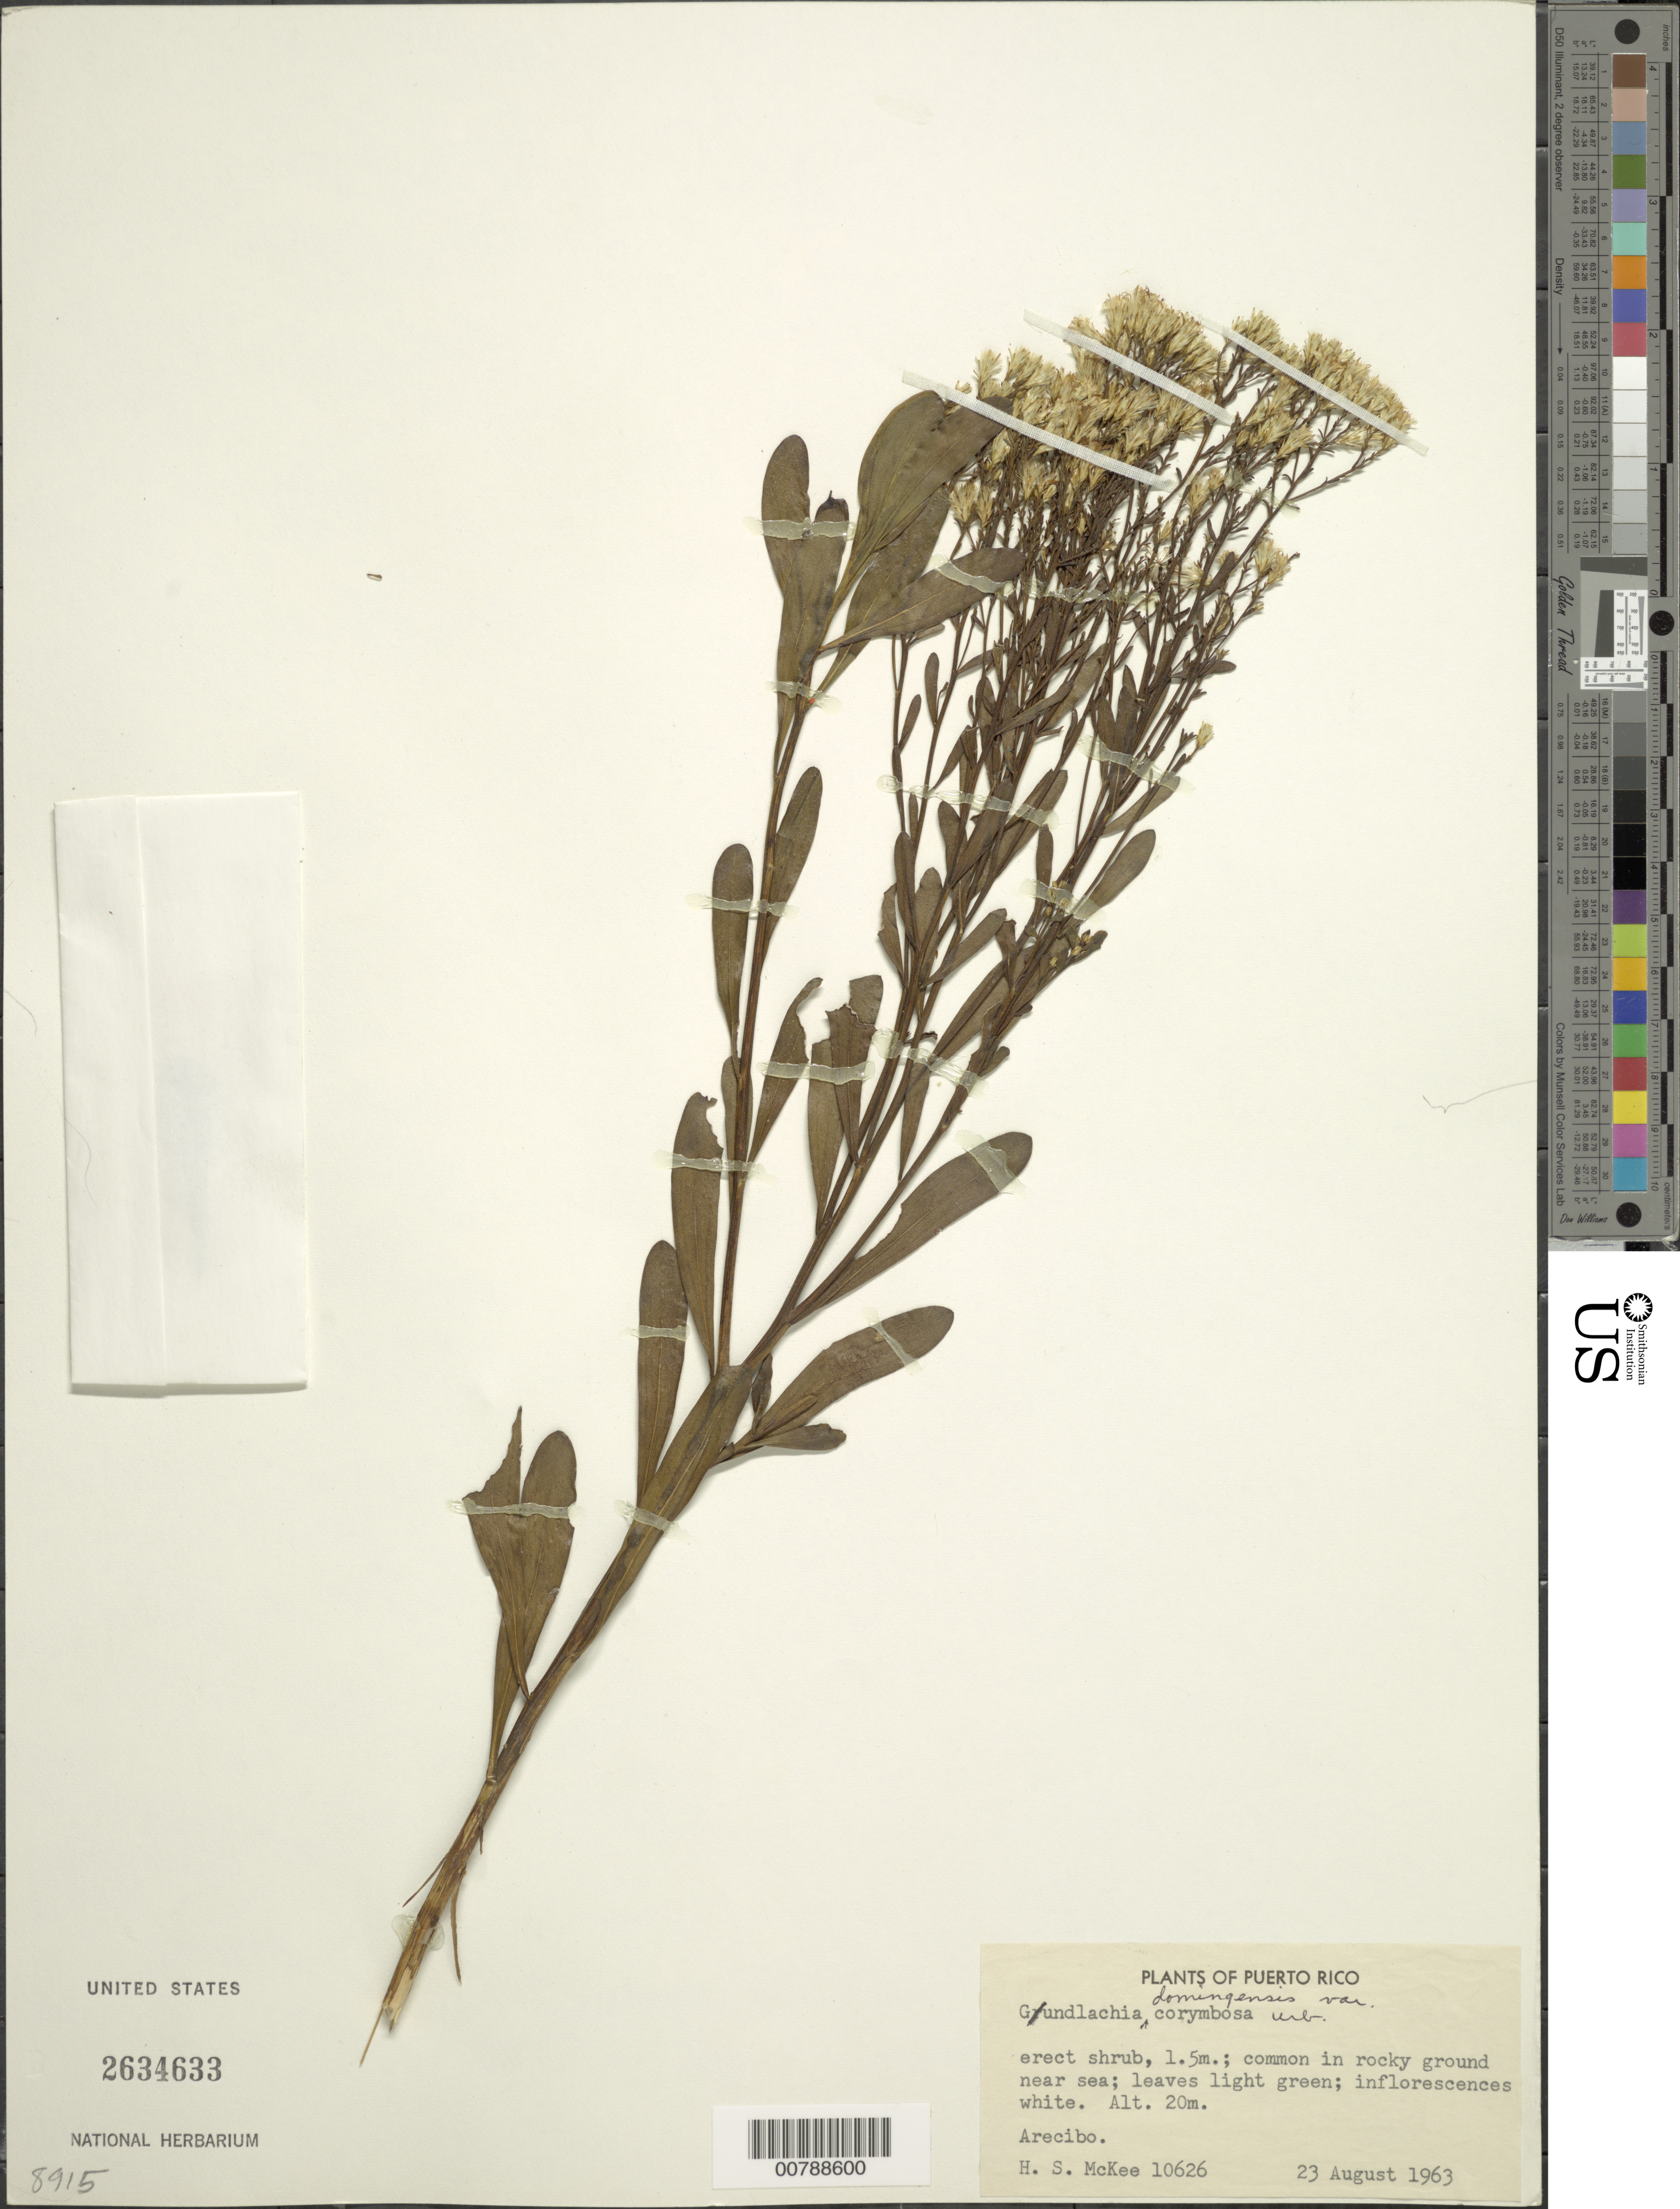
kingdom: Plantae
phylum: Tracheophyta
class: Magnoliopsida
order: Asterales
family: Asteraceae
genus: Gundlachia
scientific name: Gundlachia corymbosa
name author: (Urb.) Britton ex Bold.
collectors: H. S. McKee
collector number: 10626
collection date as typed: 23 Aug 1963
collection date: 1963-08-23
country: Puerto Rico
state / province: Arecibo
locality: Arecibo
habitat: Common in rocky ground near sea level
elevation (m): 20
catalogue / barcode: US 2634633